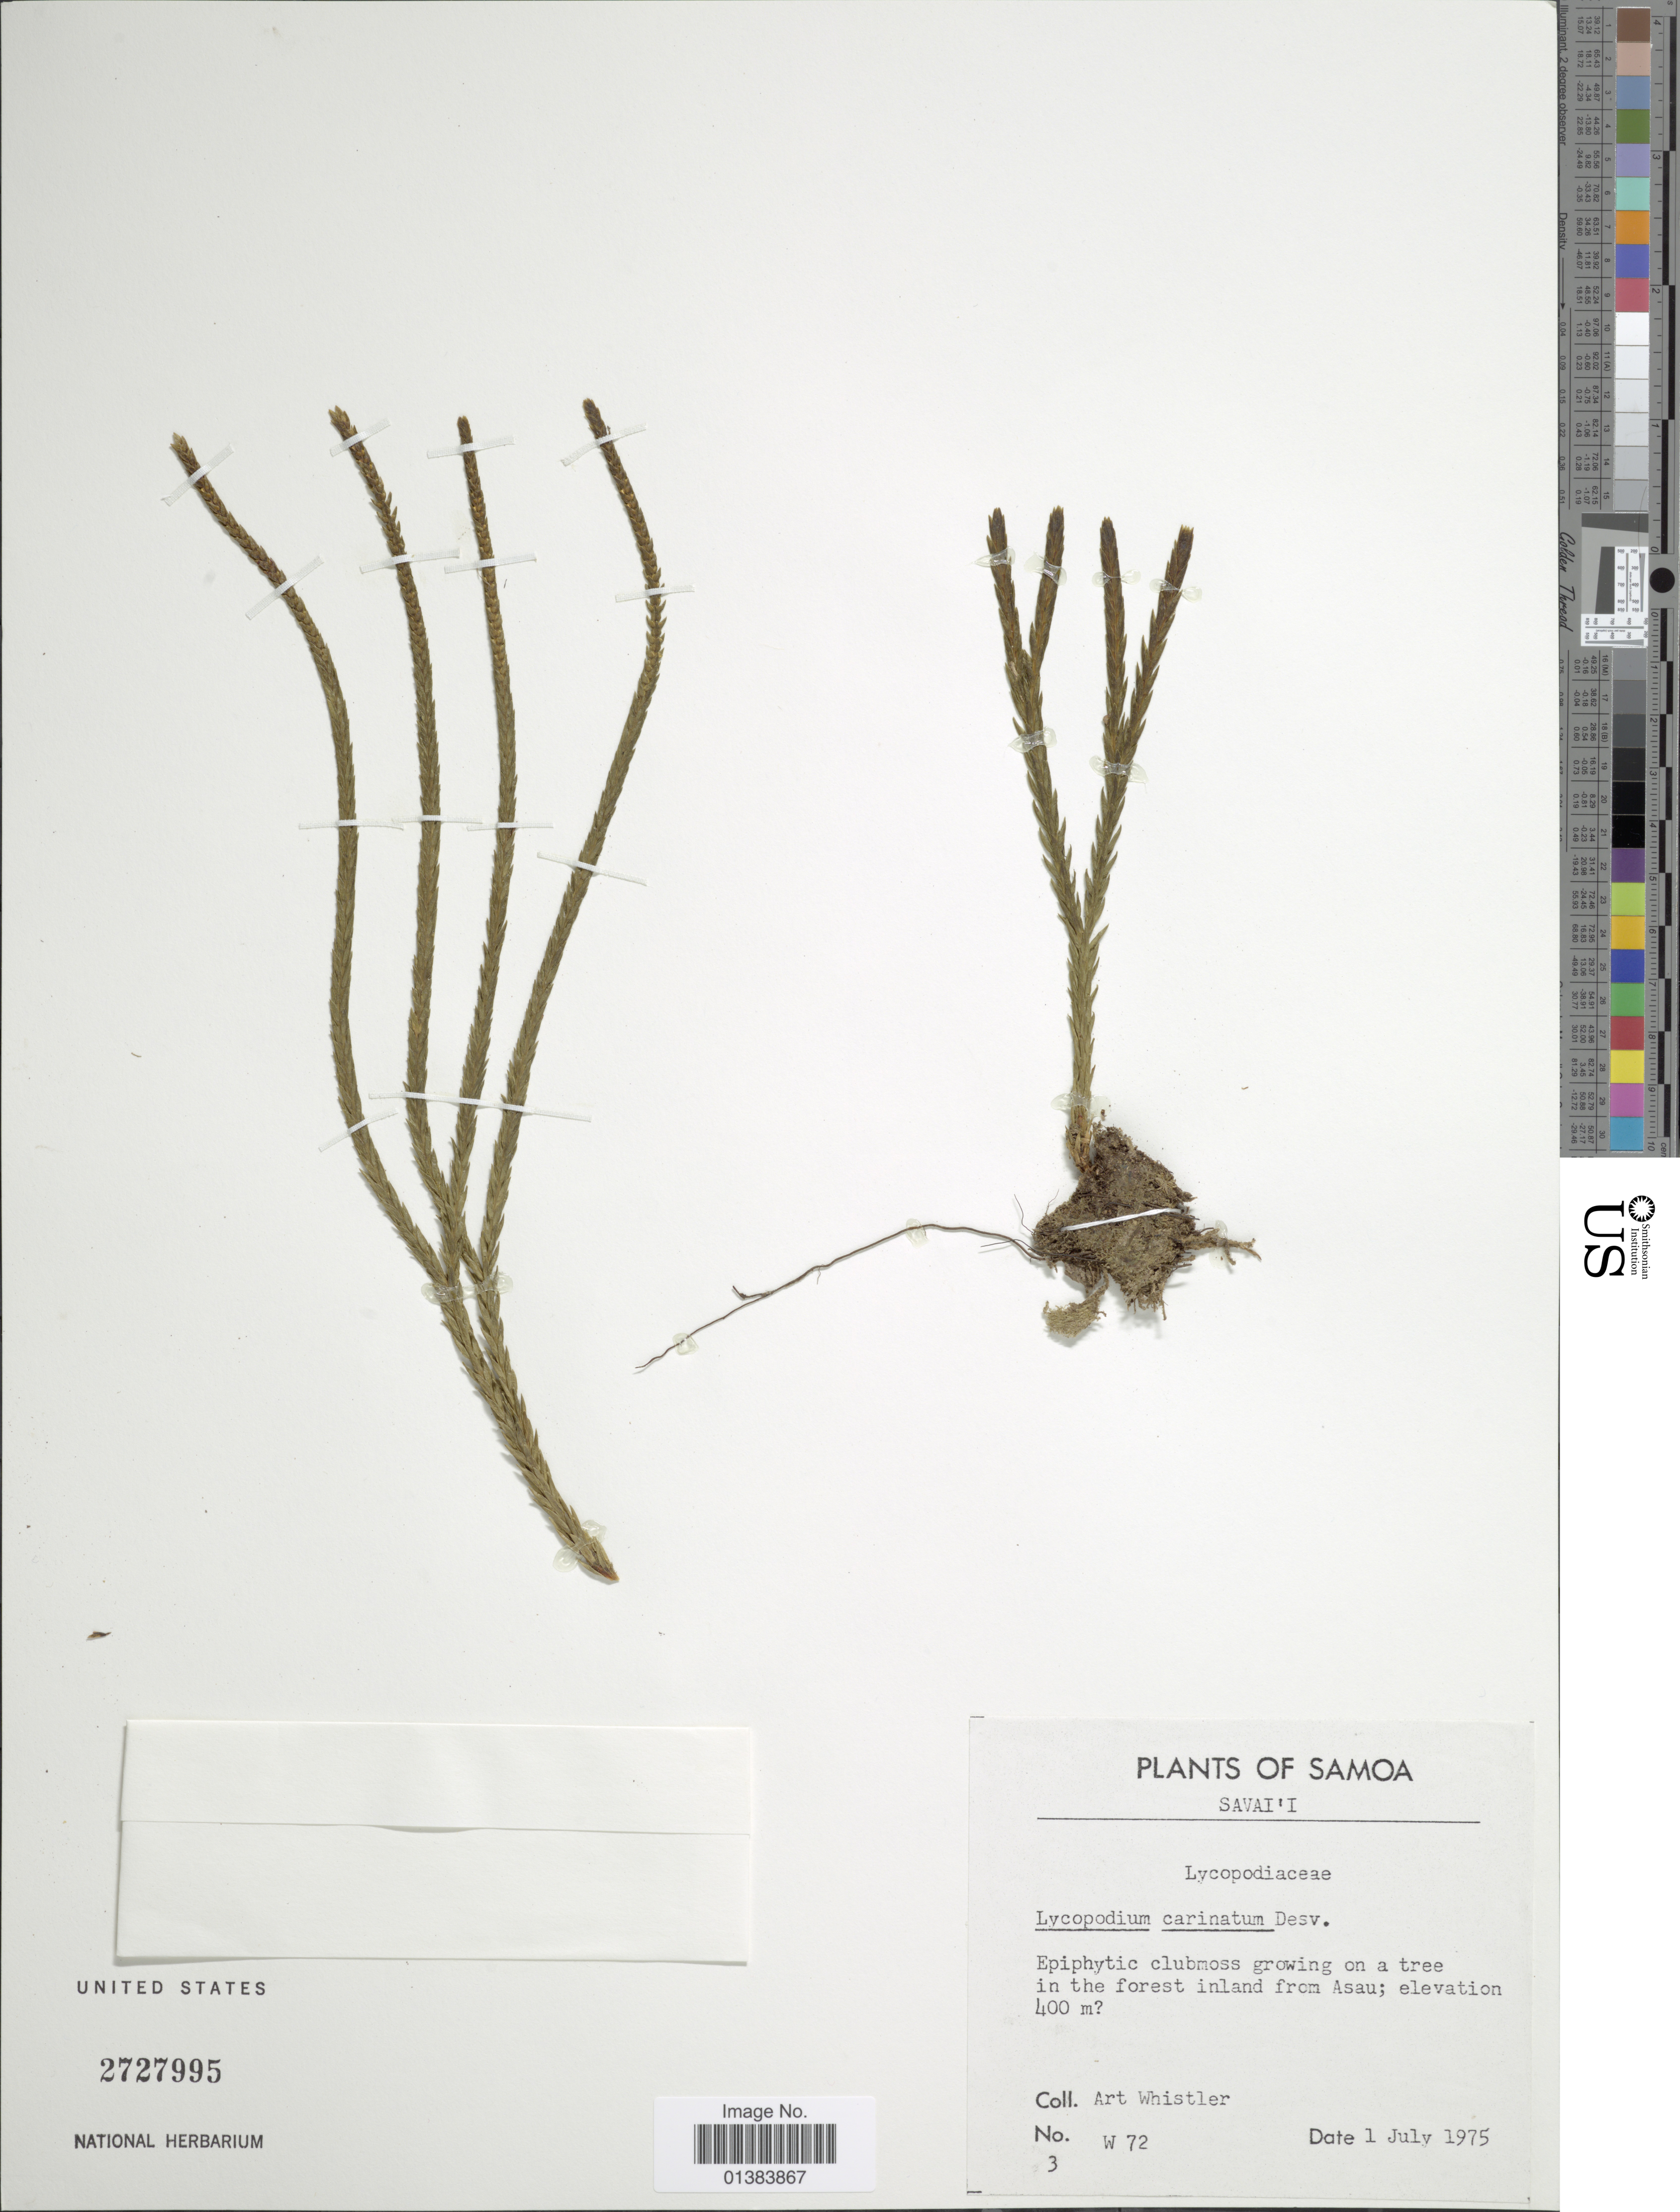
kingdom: Plantae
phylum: Tracheophyta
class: Lycopodiopsida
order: Lycopodiales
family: Lycopodiaceae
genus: Phlegmariurus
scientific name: Phlegmariurus carinatus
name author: (Desv.) Ching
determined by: Field, A. R.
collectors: A. Whistler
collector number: W 72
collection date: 1975-07-01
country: American Samoa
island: Tutuila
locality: in the forest inland from Asau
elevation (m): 400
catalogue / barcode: US 2727995